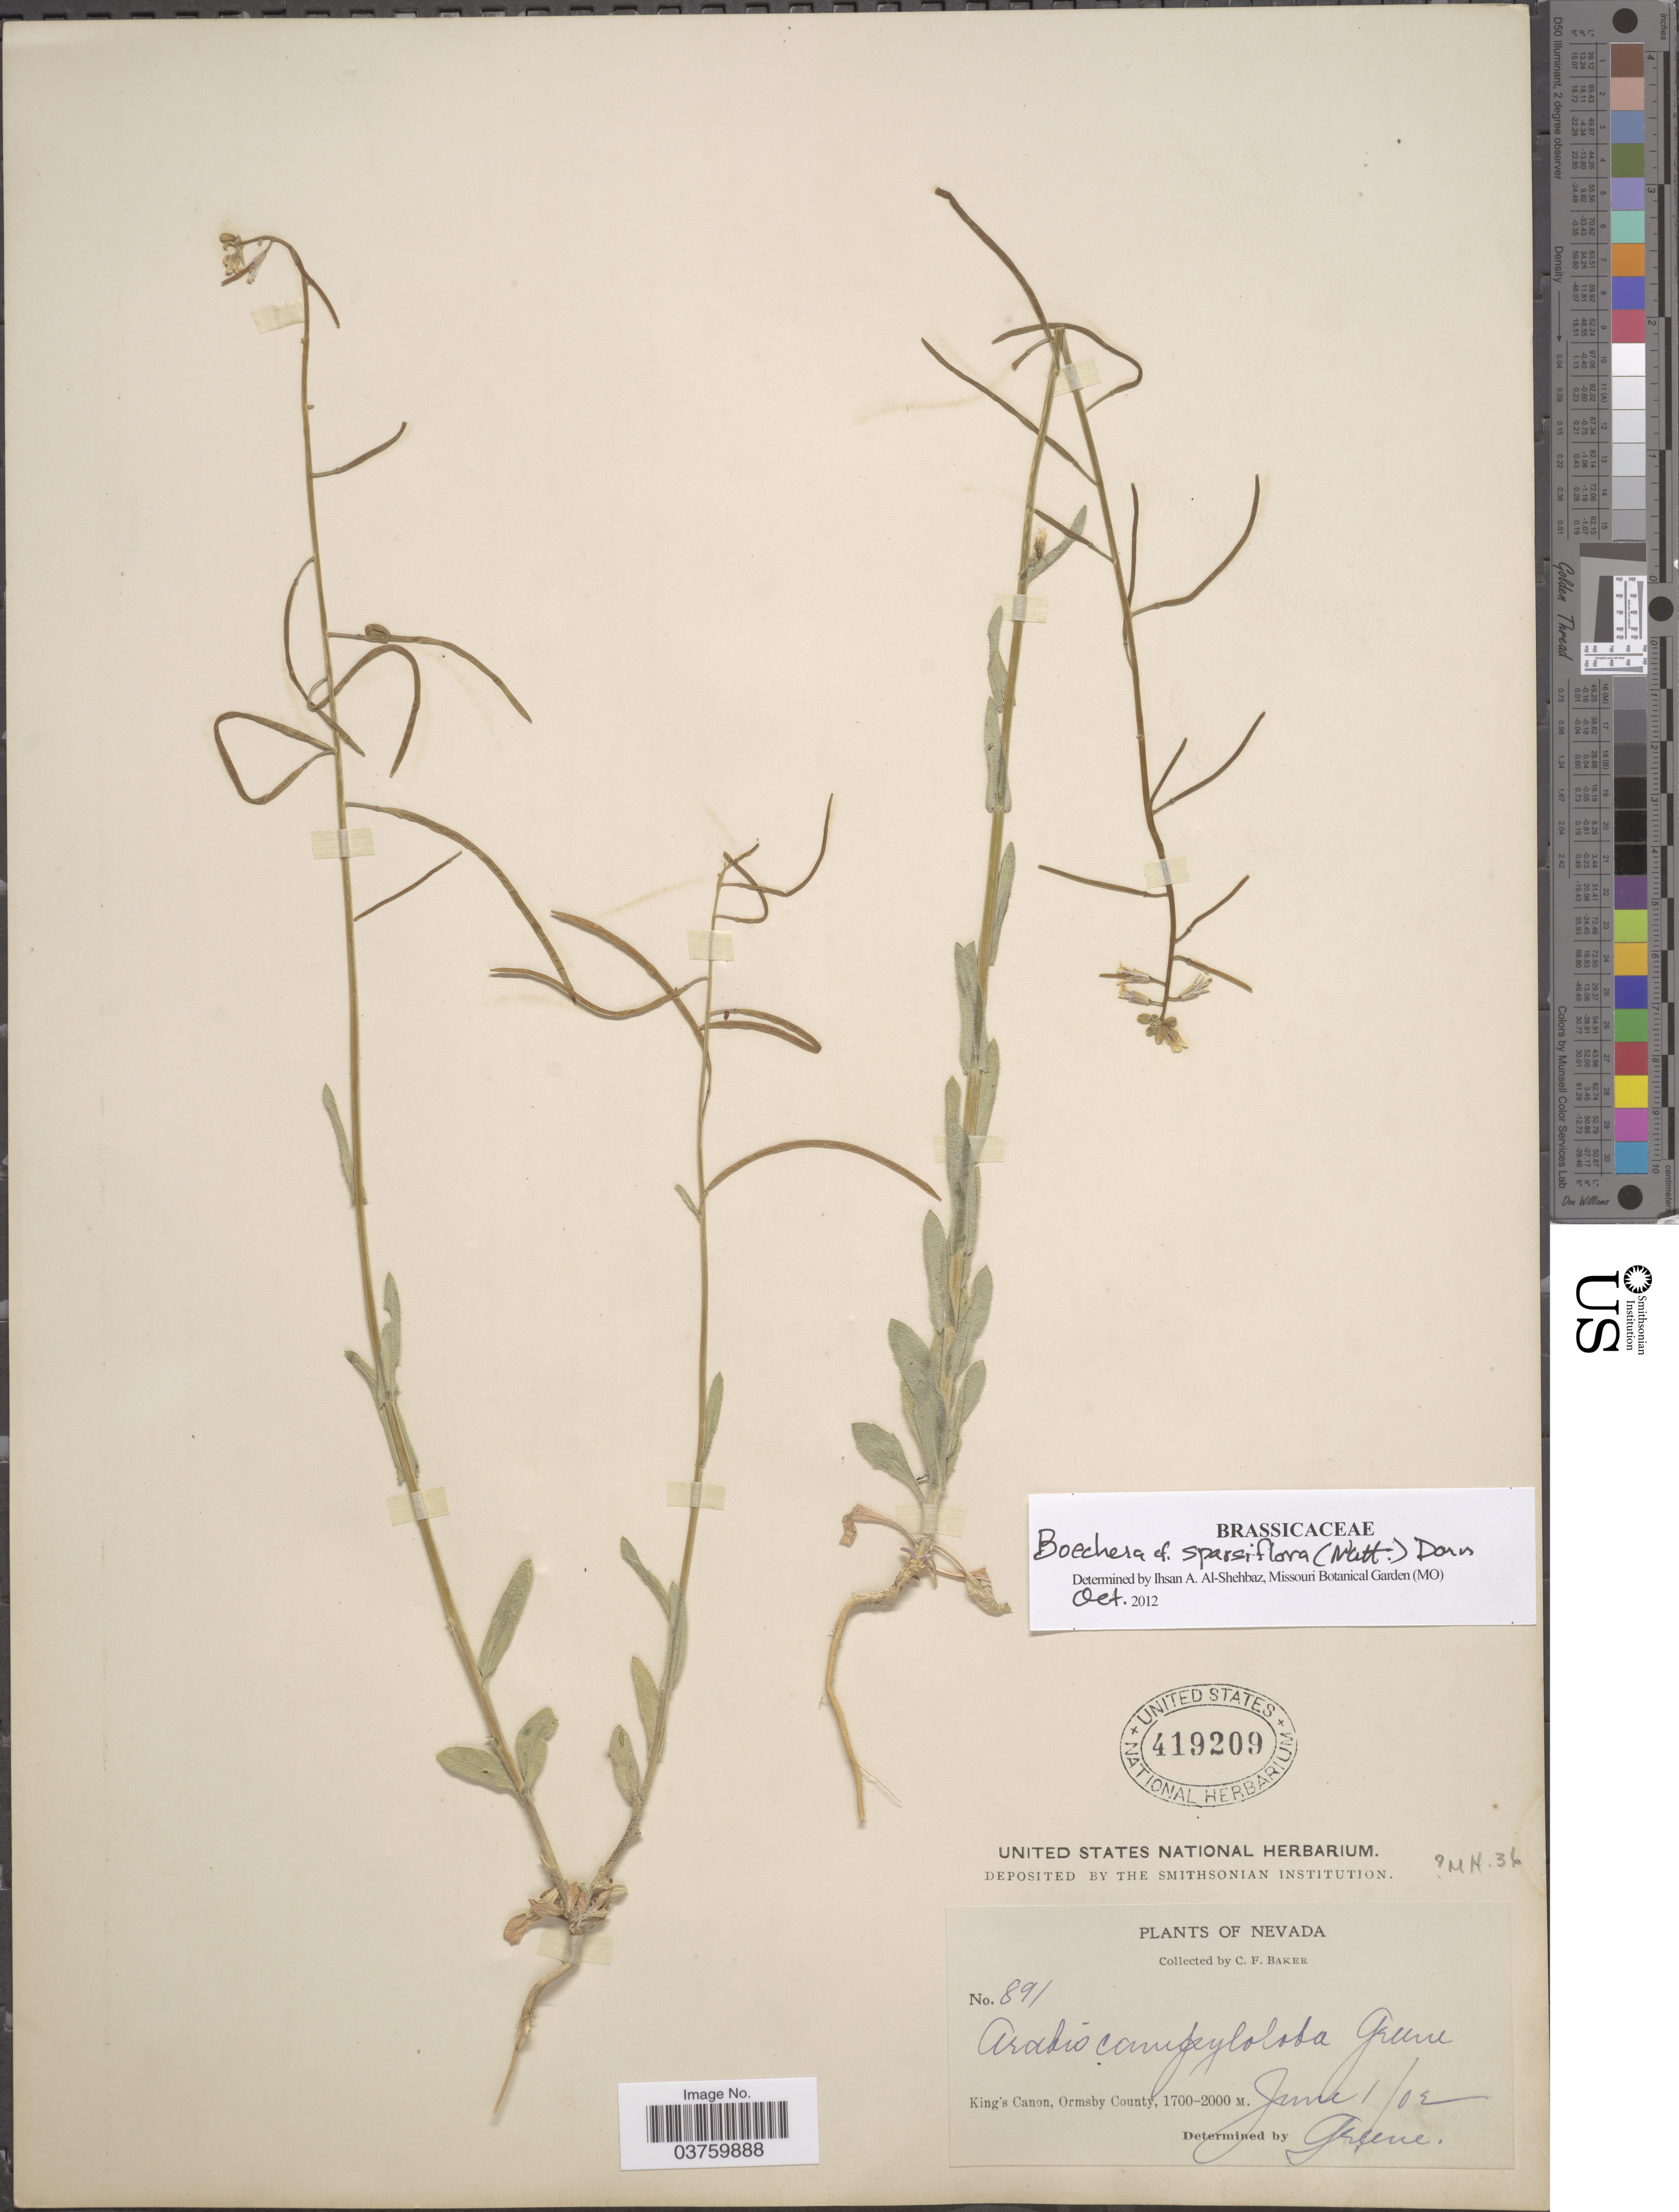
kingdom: Plantae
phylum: Tracheophyta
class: Magnoliopsida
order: Brassicales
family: Brassicaceae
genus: Boechera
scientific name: Boechera sparsiflora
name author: (Nutt.) Dorn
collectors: C. F. Baker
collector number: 891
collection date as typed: Transcribed d/m/y: 1/6/2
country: United States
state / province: Nevada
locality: King's Canon, Ormsby County.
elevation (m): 1700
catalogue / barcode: US 419209